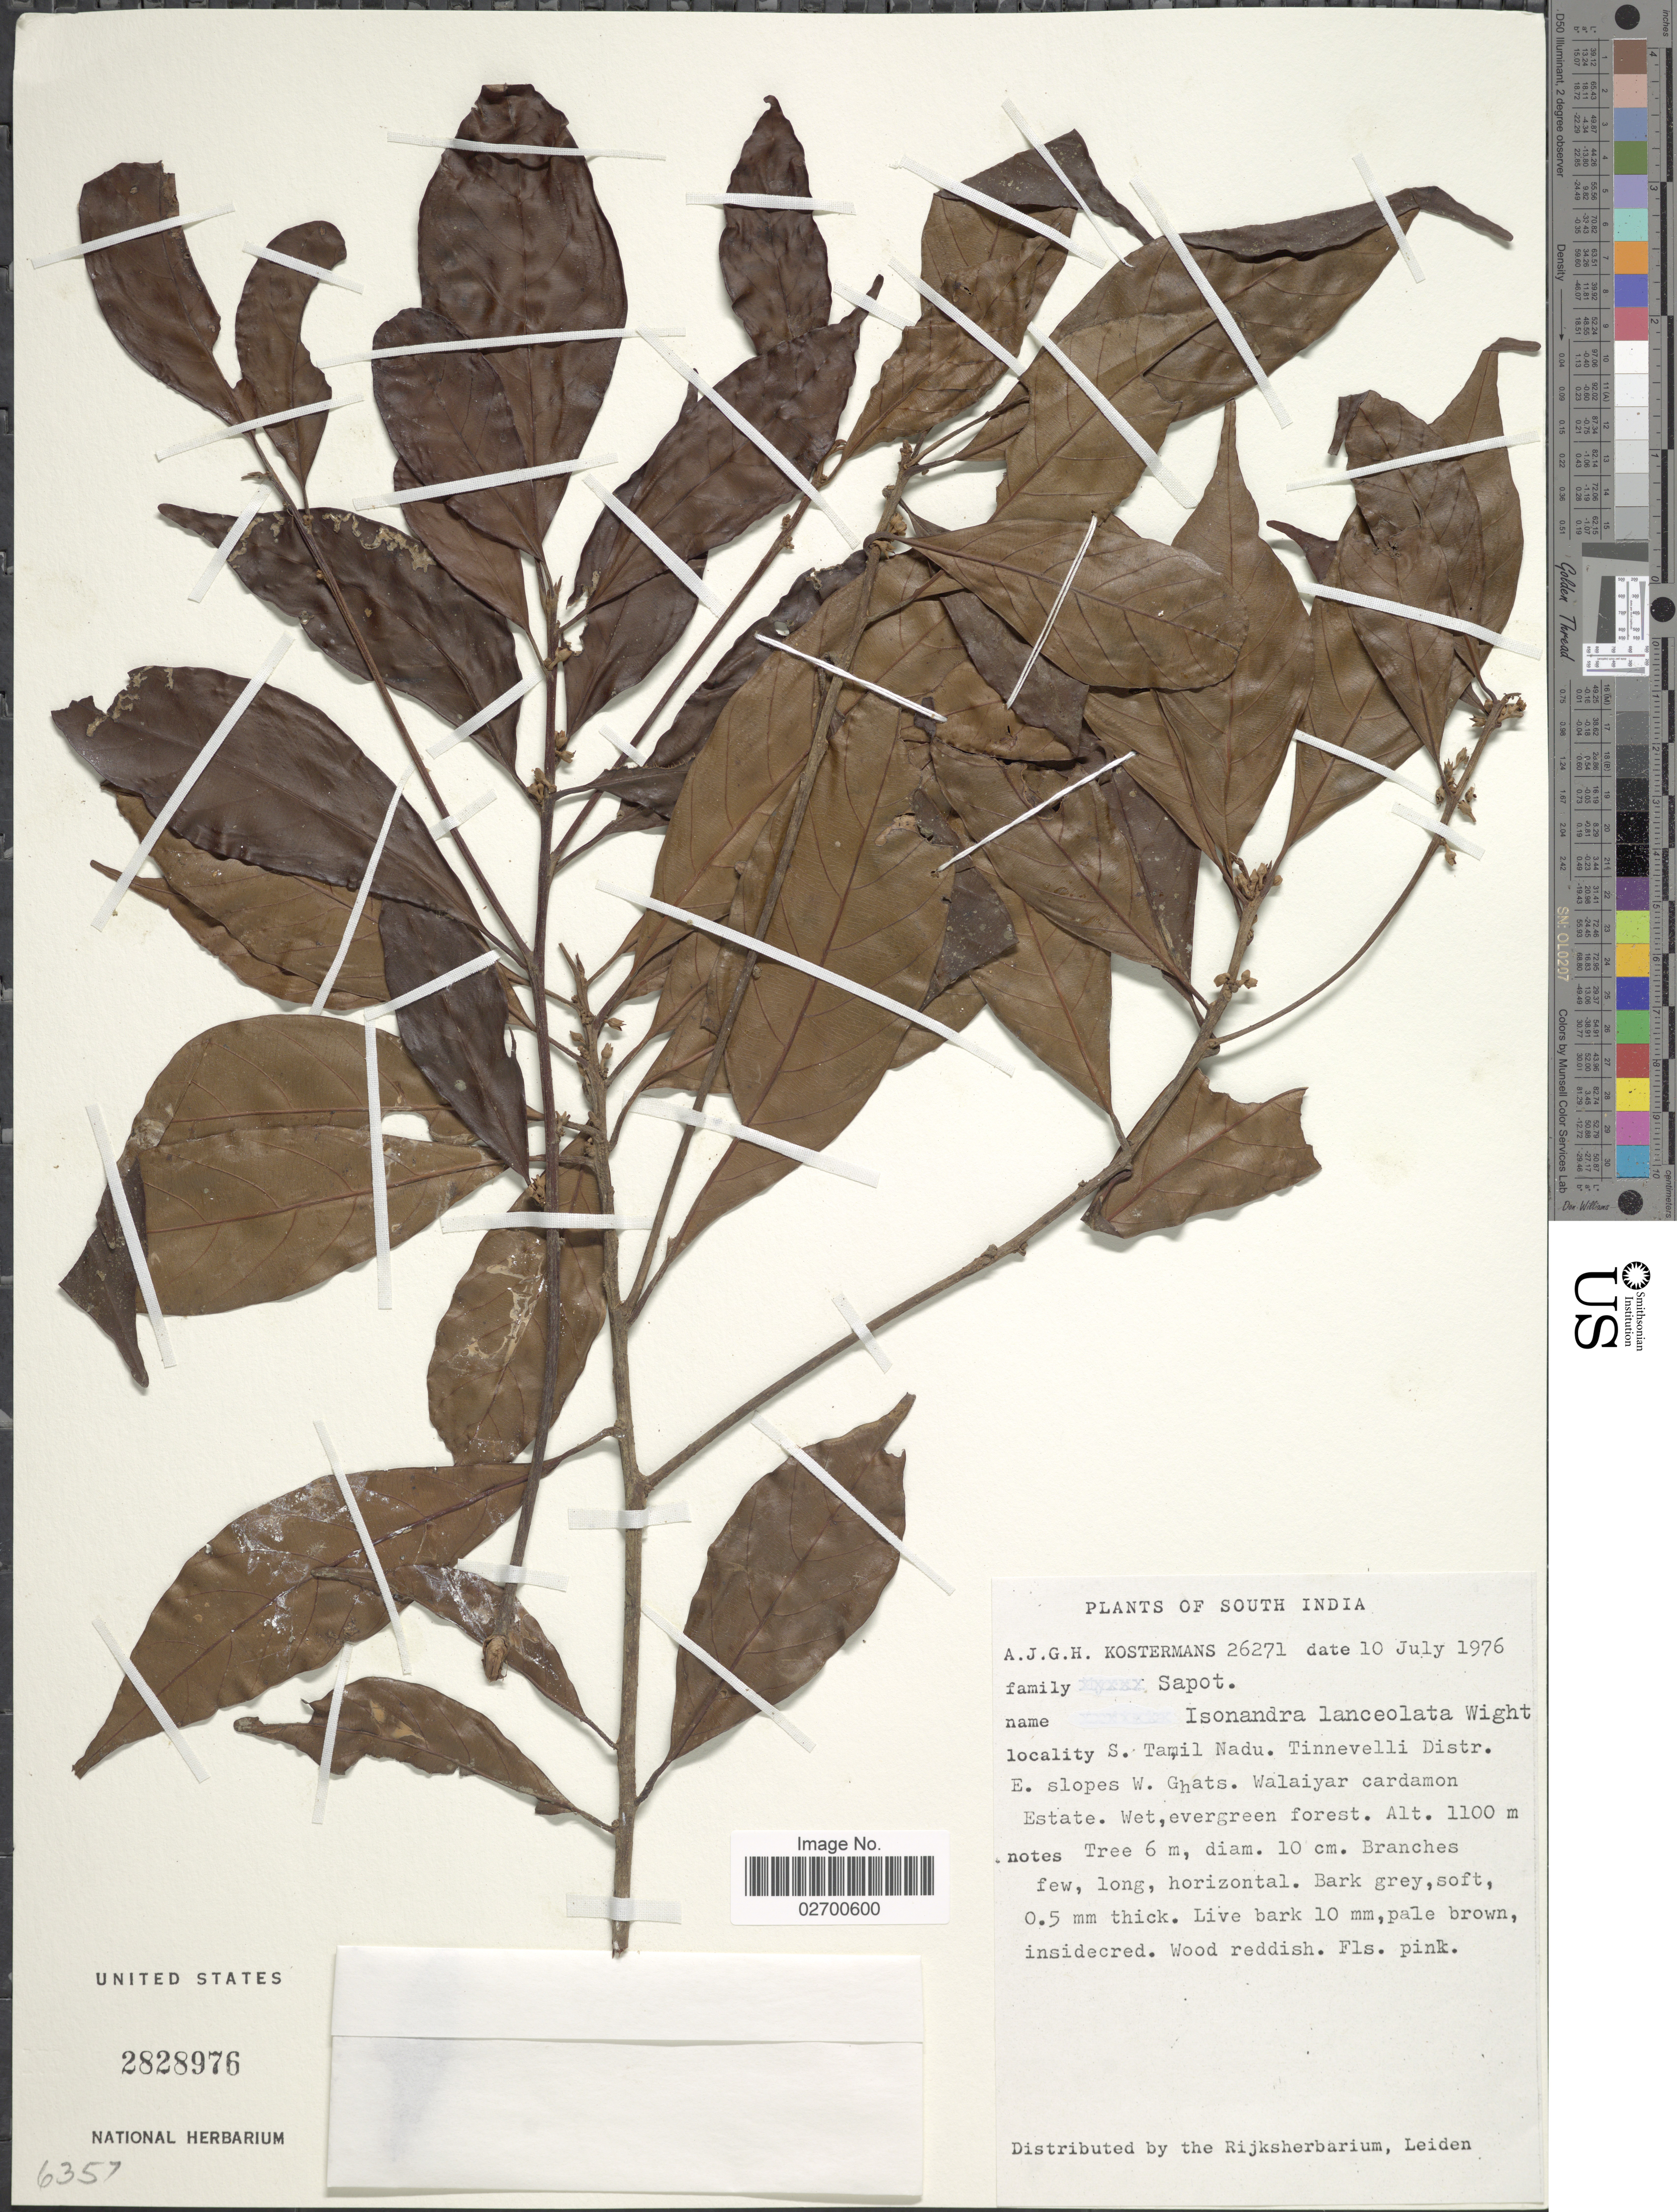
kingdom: Plantae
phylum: Tracheophyta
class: Magnoliopsida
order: Ericales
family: Sapotaceae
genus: Isonandra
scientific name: Isonandra lanceolata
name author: Wight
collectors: A. J. G. Kostermans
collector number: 26271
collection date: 1976-07-10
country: India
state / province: Tamil Nadu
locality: S. Tamil Nadu. Tinnevelli Distr. E. slopes W. Ghats. Walaiyar cardamon Estate. South India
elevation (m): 1100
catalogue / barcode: US 2828976